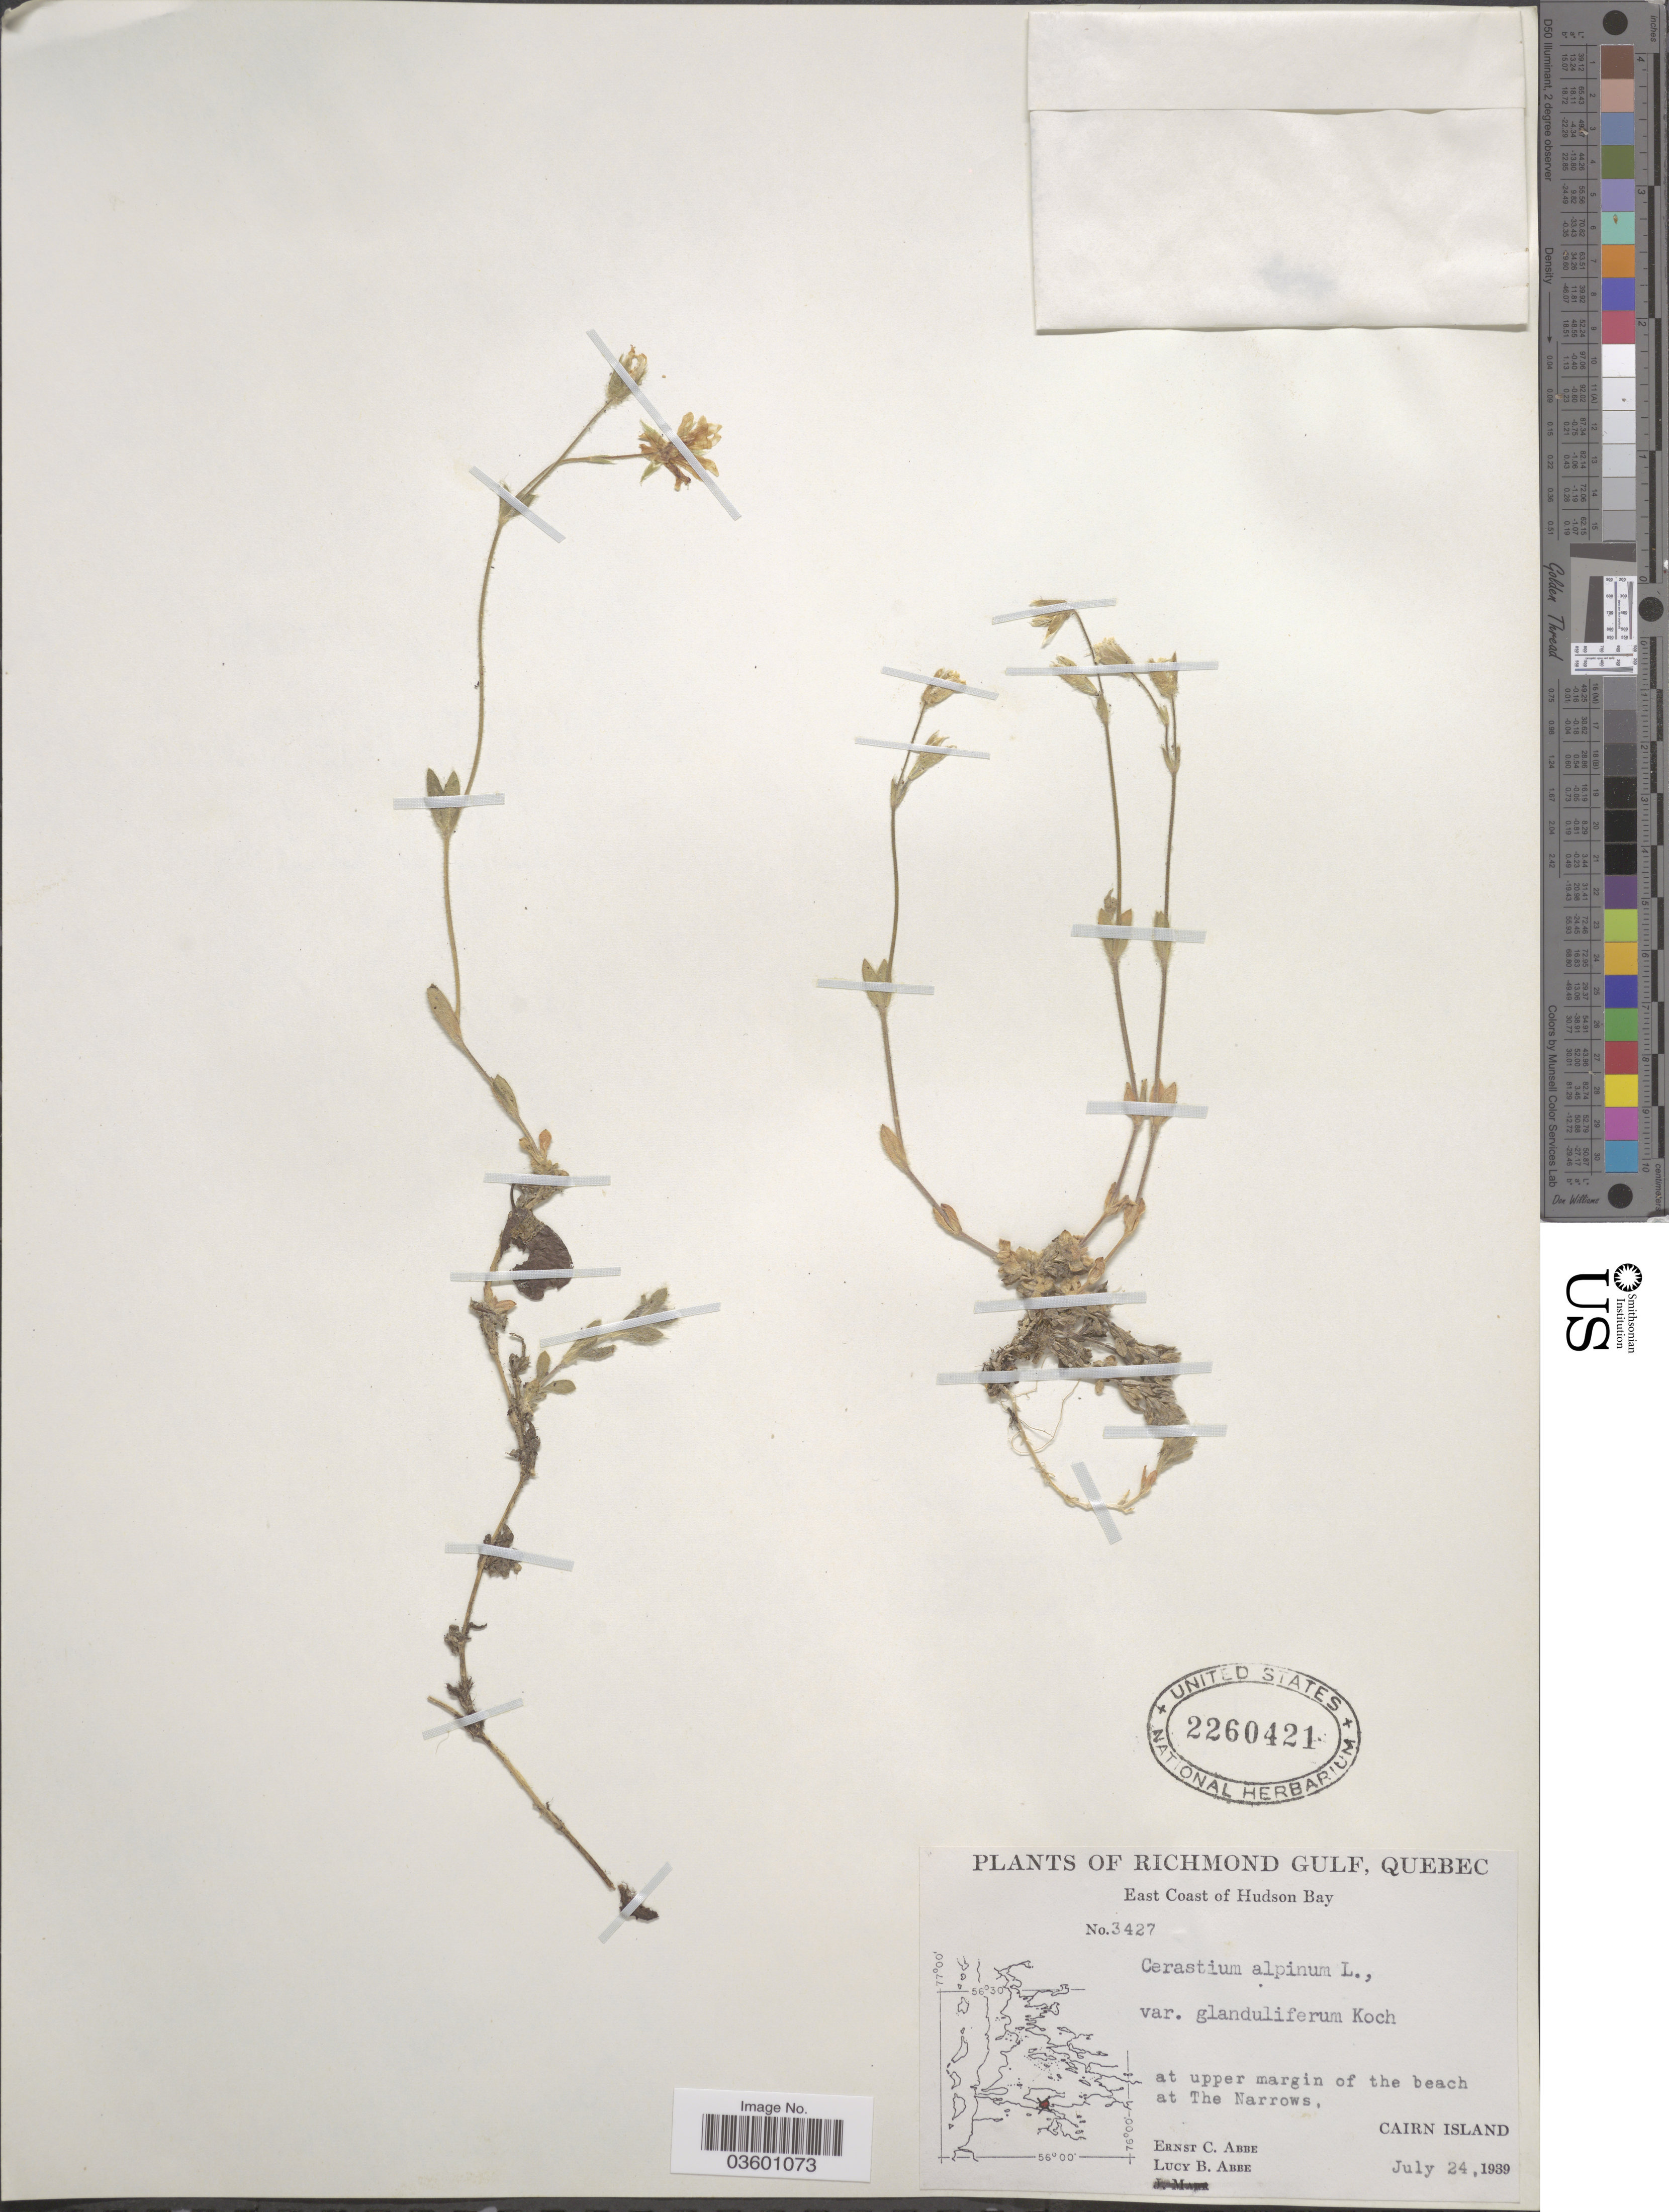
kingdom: Plantae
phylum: Tracheophyta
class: Magnoliopsida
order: Caryophyllales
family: Caryophyllaceae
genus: Cerastium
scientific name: Cerastium alpinum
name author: L.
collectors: E. C. Abbe & L. B. Abbe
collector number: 3427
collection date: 1939-07-24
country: Canada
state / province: Quebec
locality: Richmond Gulf. East Coast of Hudson Bay. At upper margin of the beach at The Narrows, Cairn Island.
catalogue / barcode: US 2260421